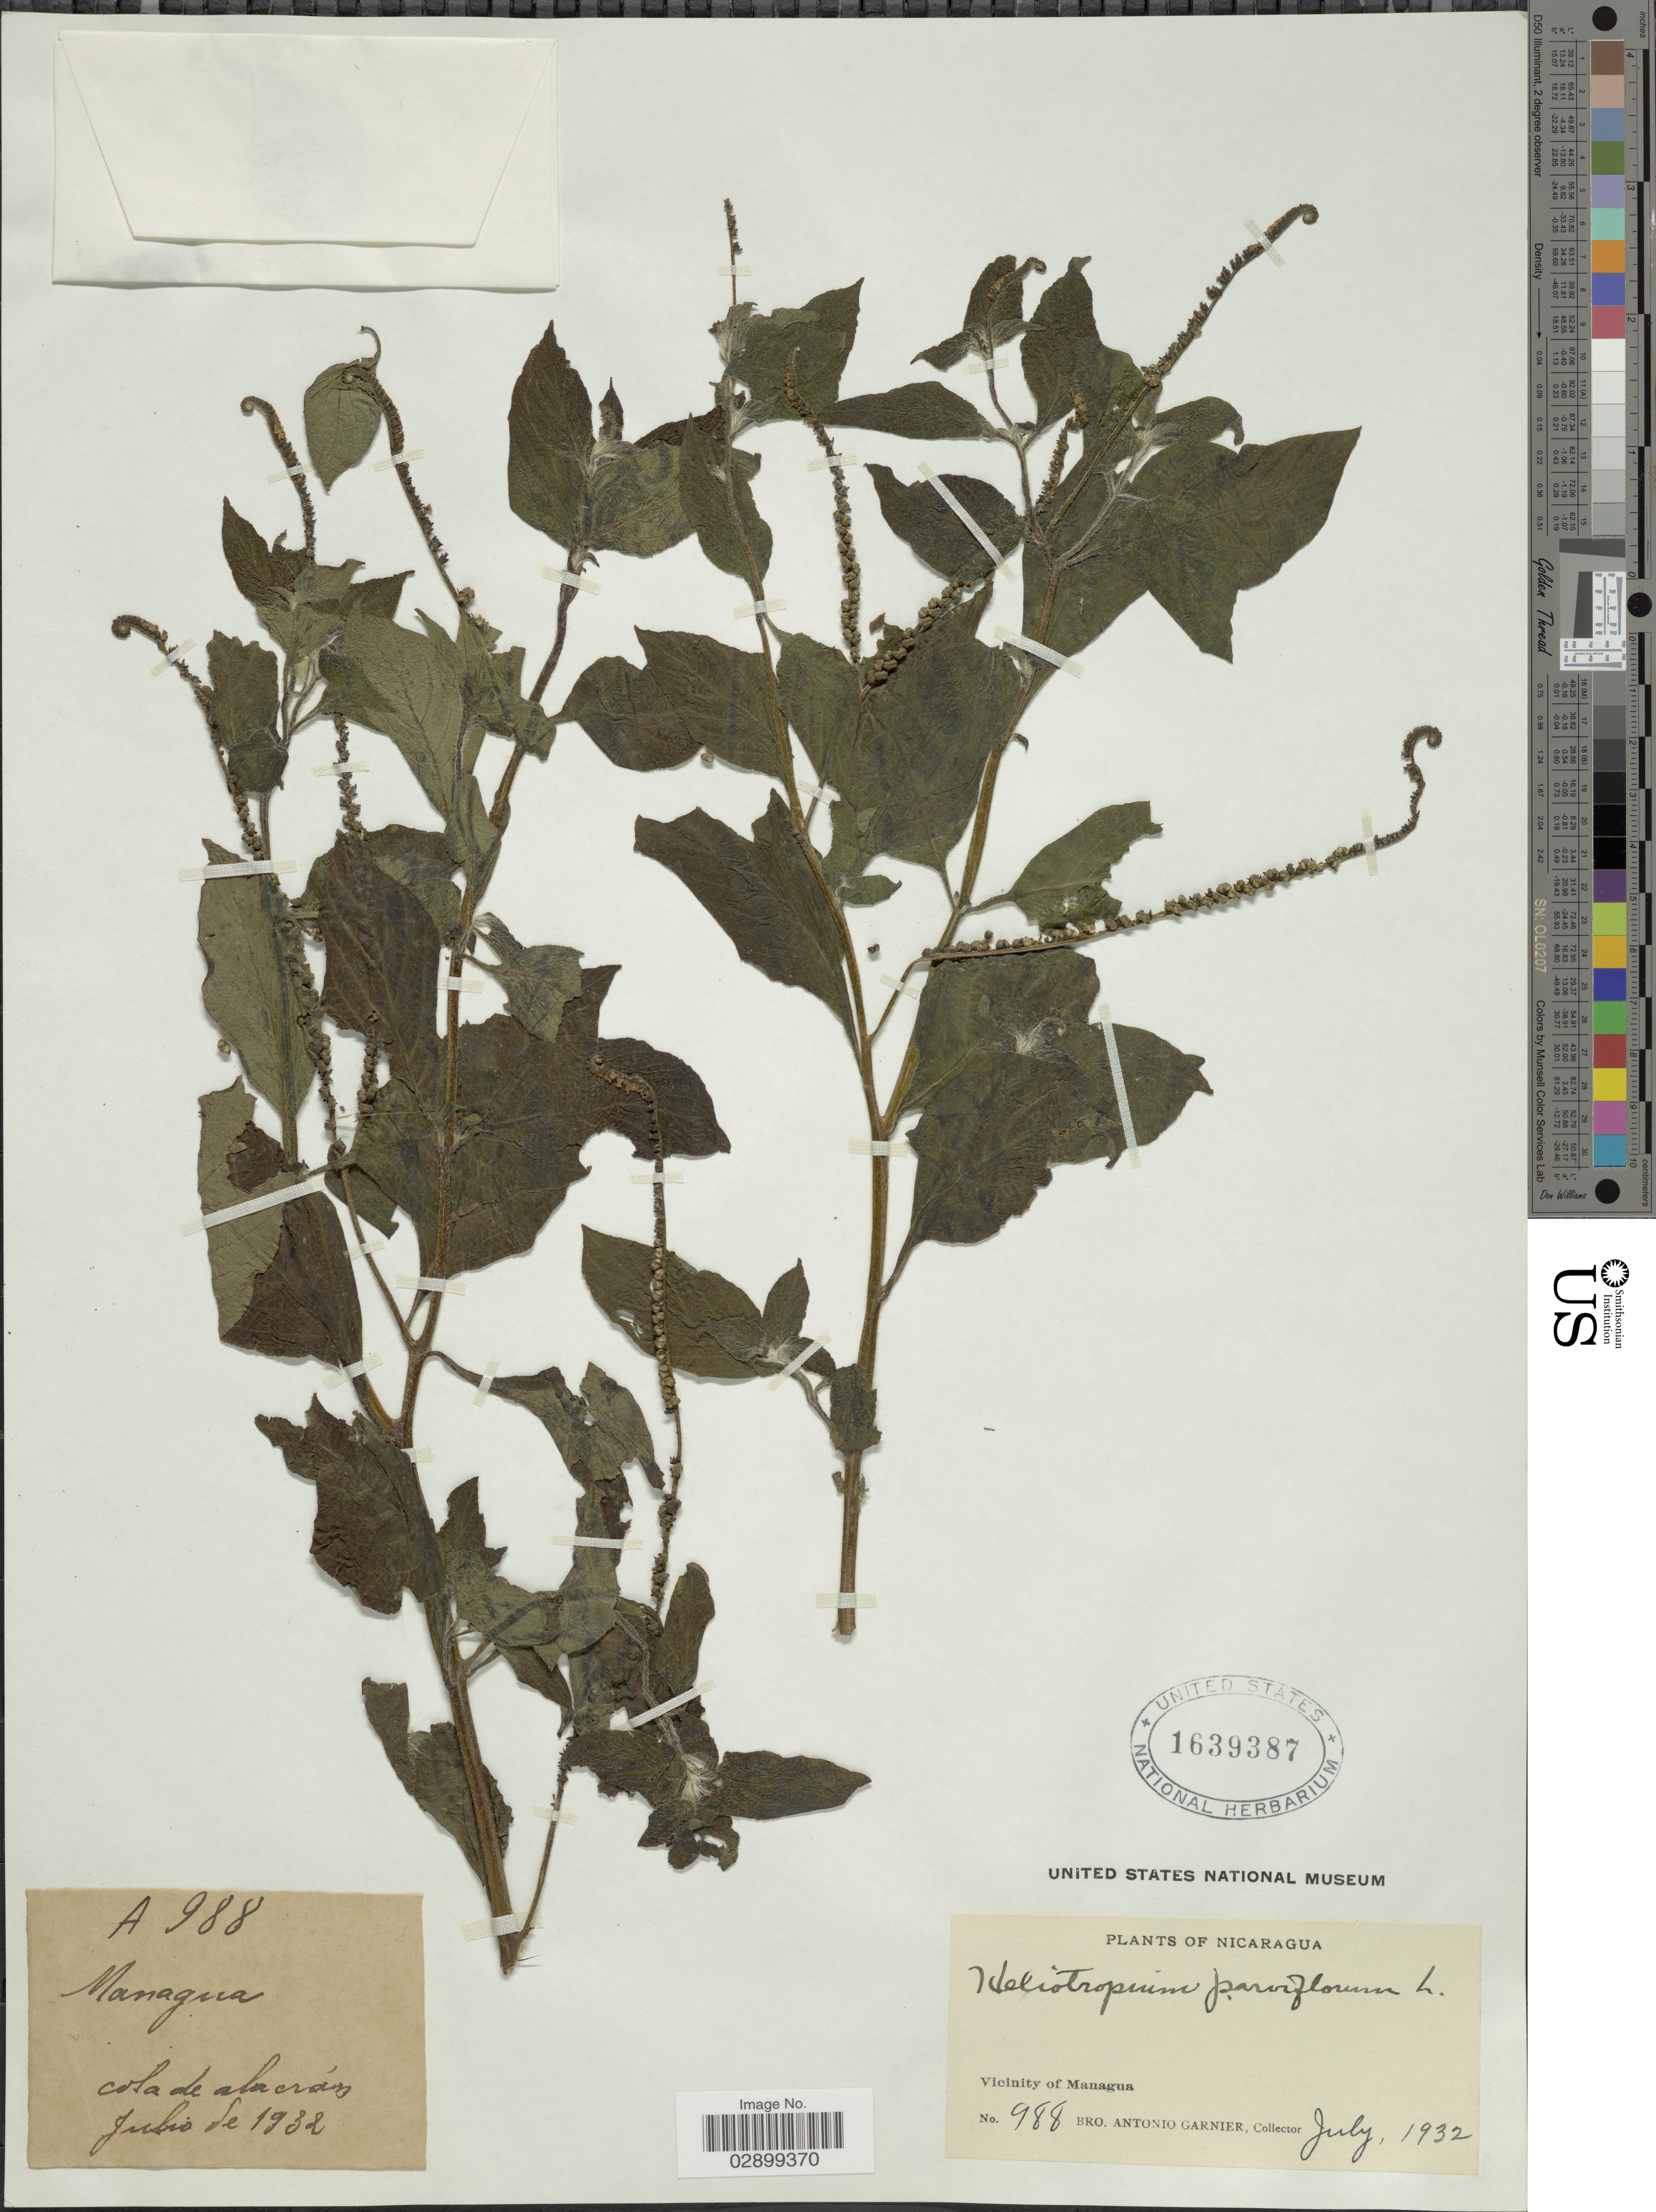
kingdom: Plantae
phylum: Tracheophyta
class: Magnoliopsida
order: Boraginales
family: Heliotropiaceae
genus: Heliotropium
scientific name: Heliotropium angiospermum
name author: Murray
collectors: Bro. A. Garnier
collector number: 988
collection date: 1932-07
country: Nicaragua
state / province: Managua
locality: Vicinity of Managua.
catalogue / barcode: US 1639387